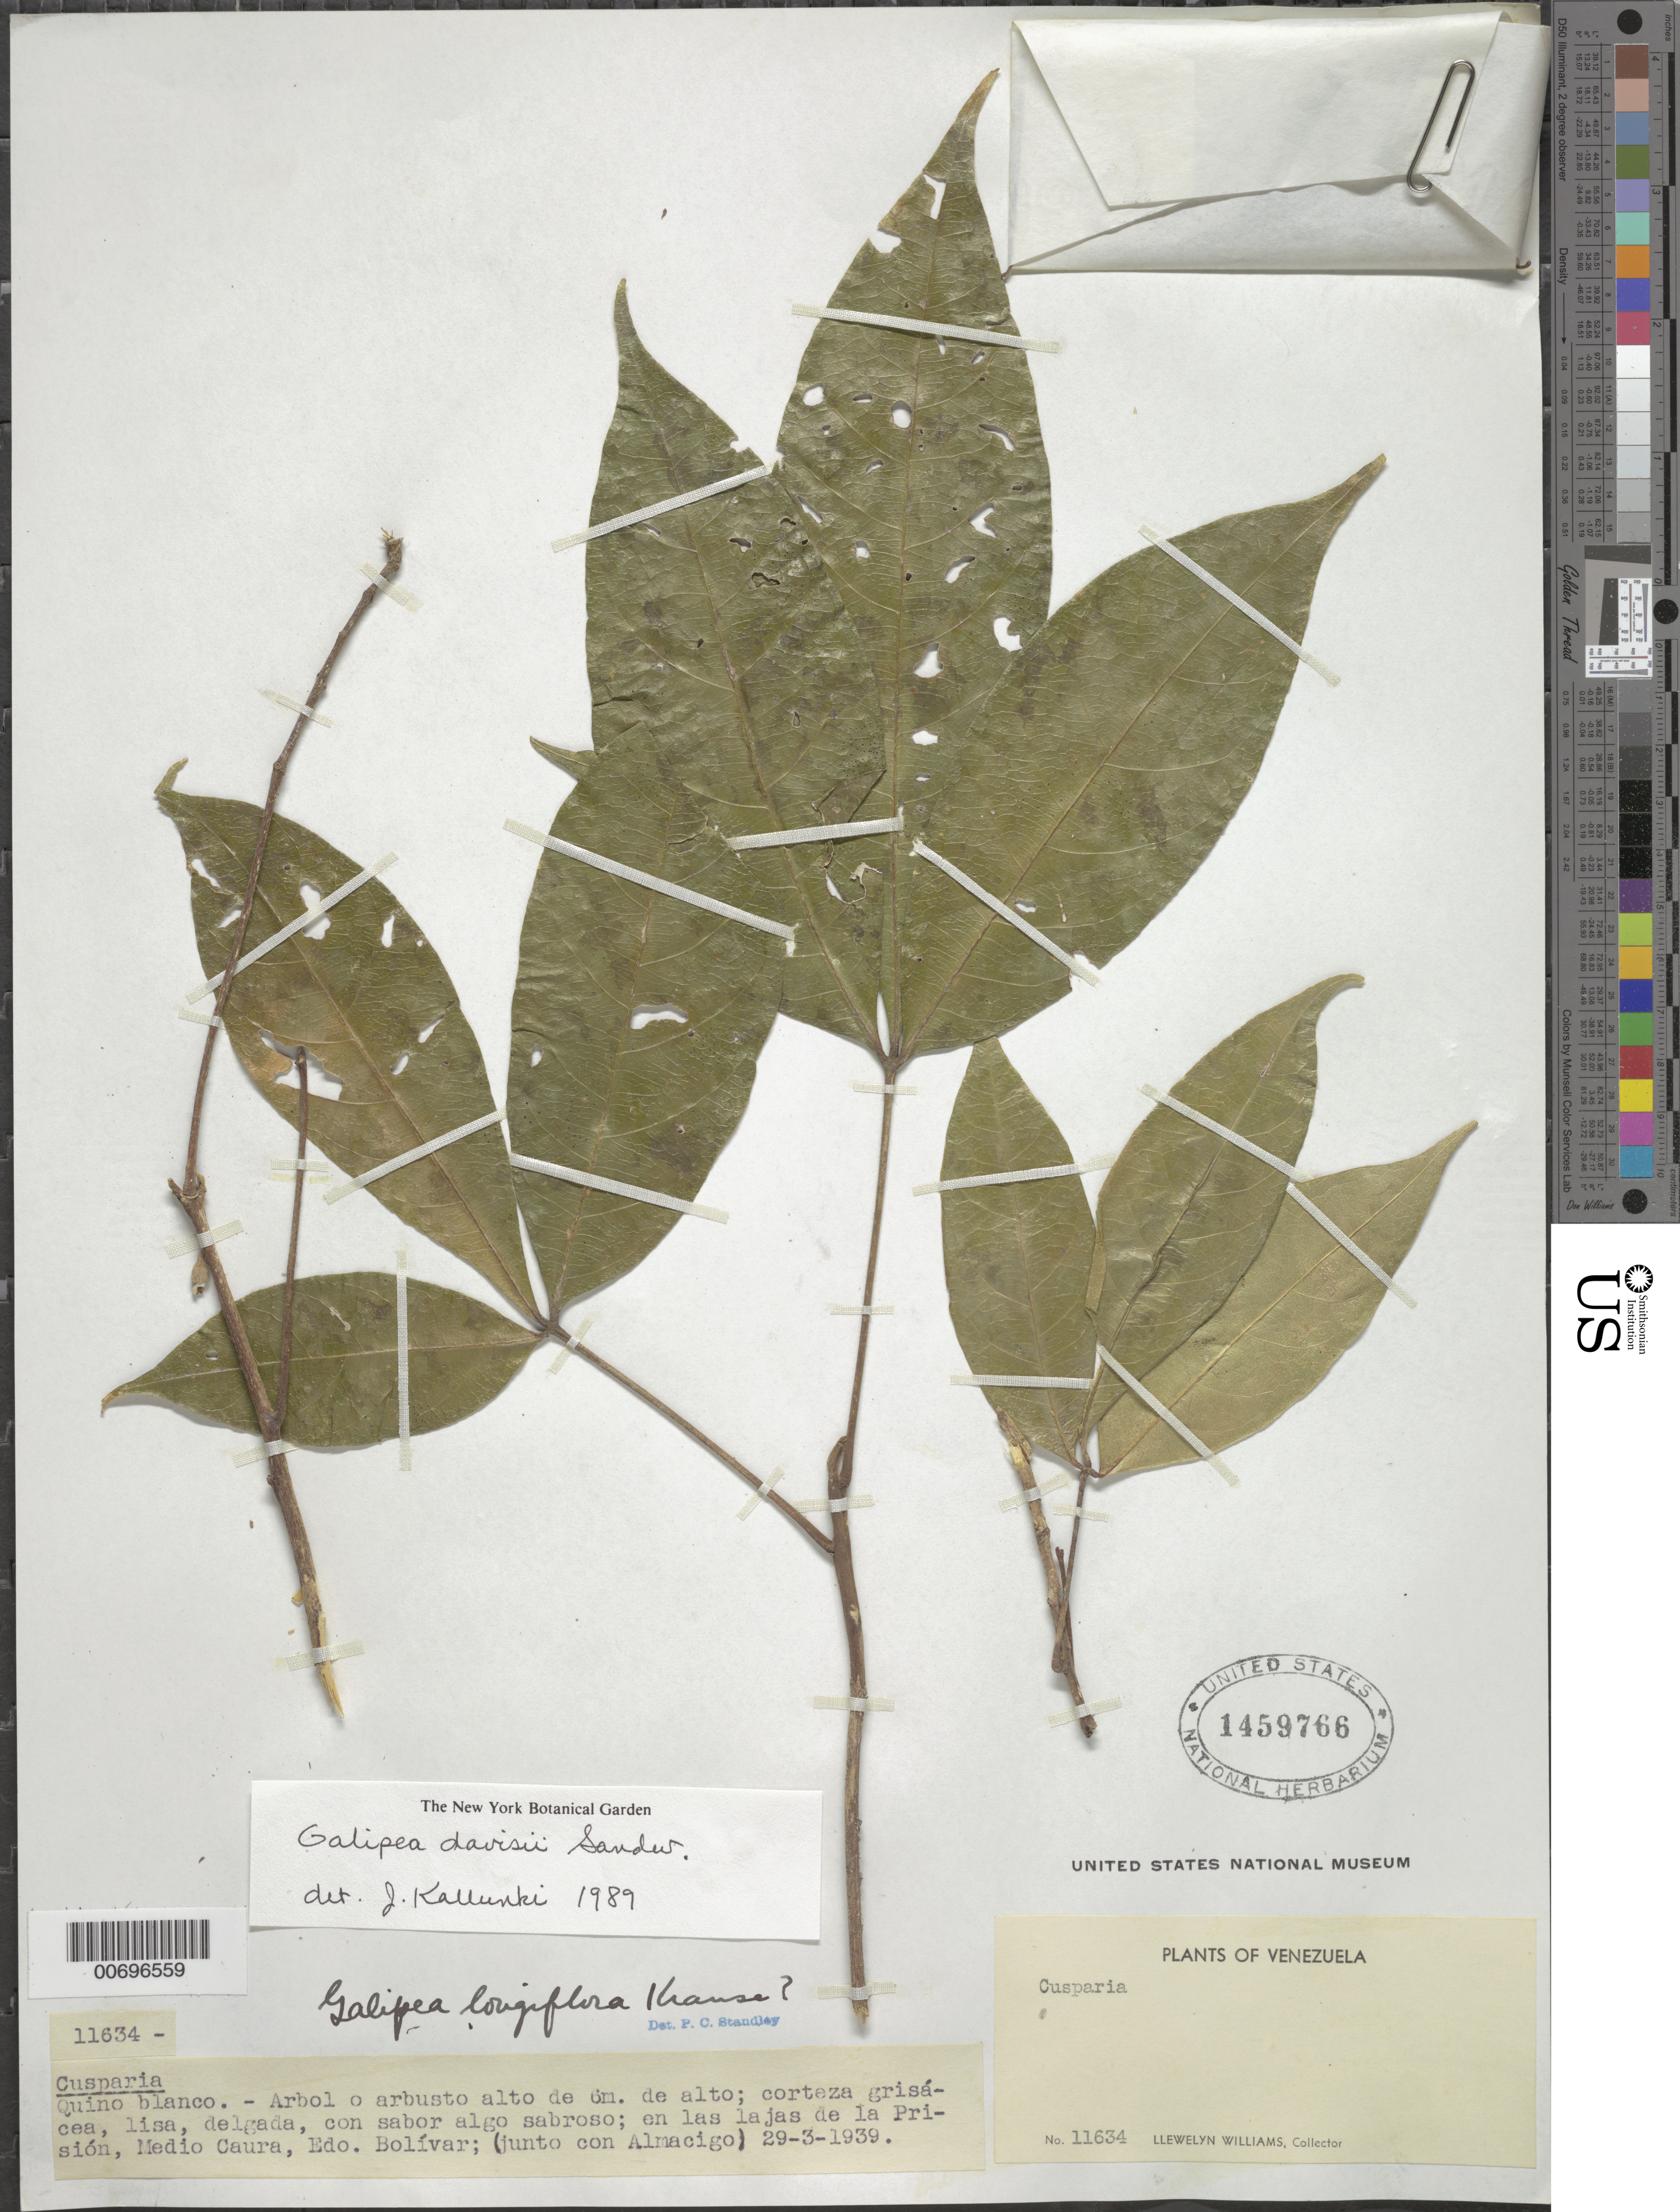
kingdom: Plantae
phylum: Tracheophyta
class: Magnoliopsida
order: Sapindales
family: Rutaceae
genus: Galipea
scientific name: Galipea davisii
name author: Sandwith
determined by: Kallunki, Jacquelyn A.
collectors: Ll. Williams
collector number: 11634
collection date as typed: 29-Mar-39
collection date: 1939-03-29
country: Venezuela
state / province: Bolívar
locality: La Prisión, Medio Caura, junto con Almacigo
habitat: Lajas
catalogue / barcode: US 1459766